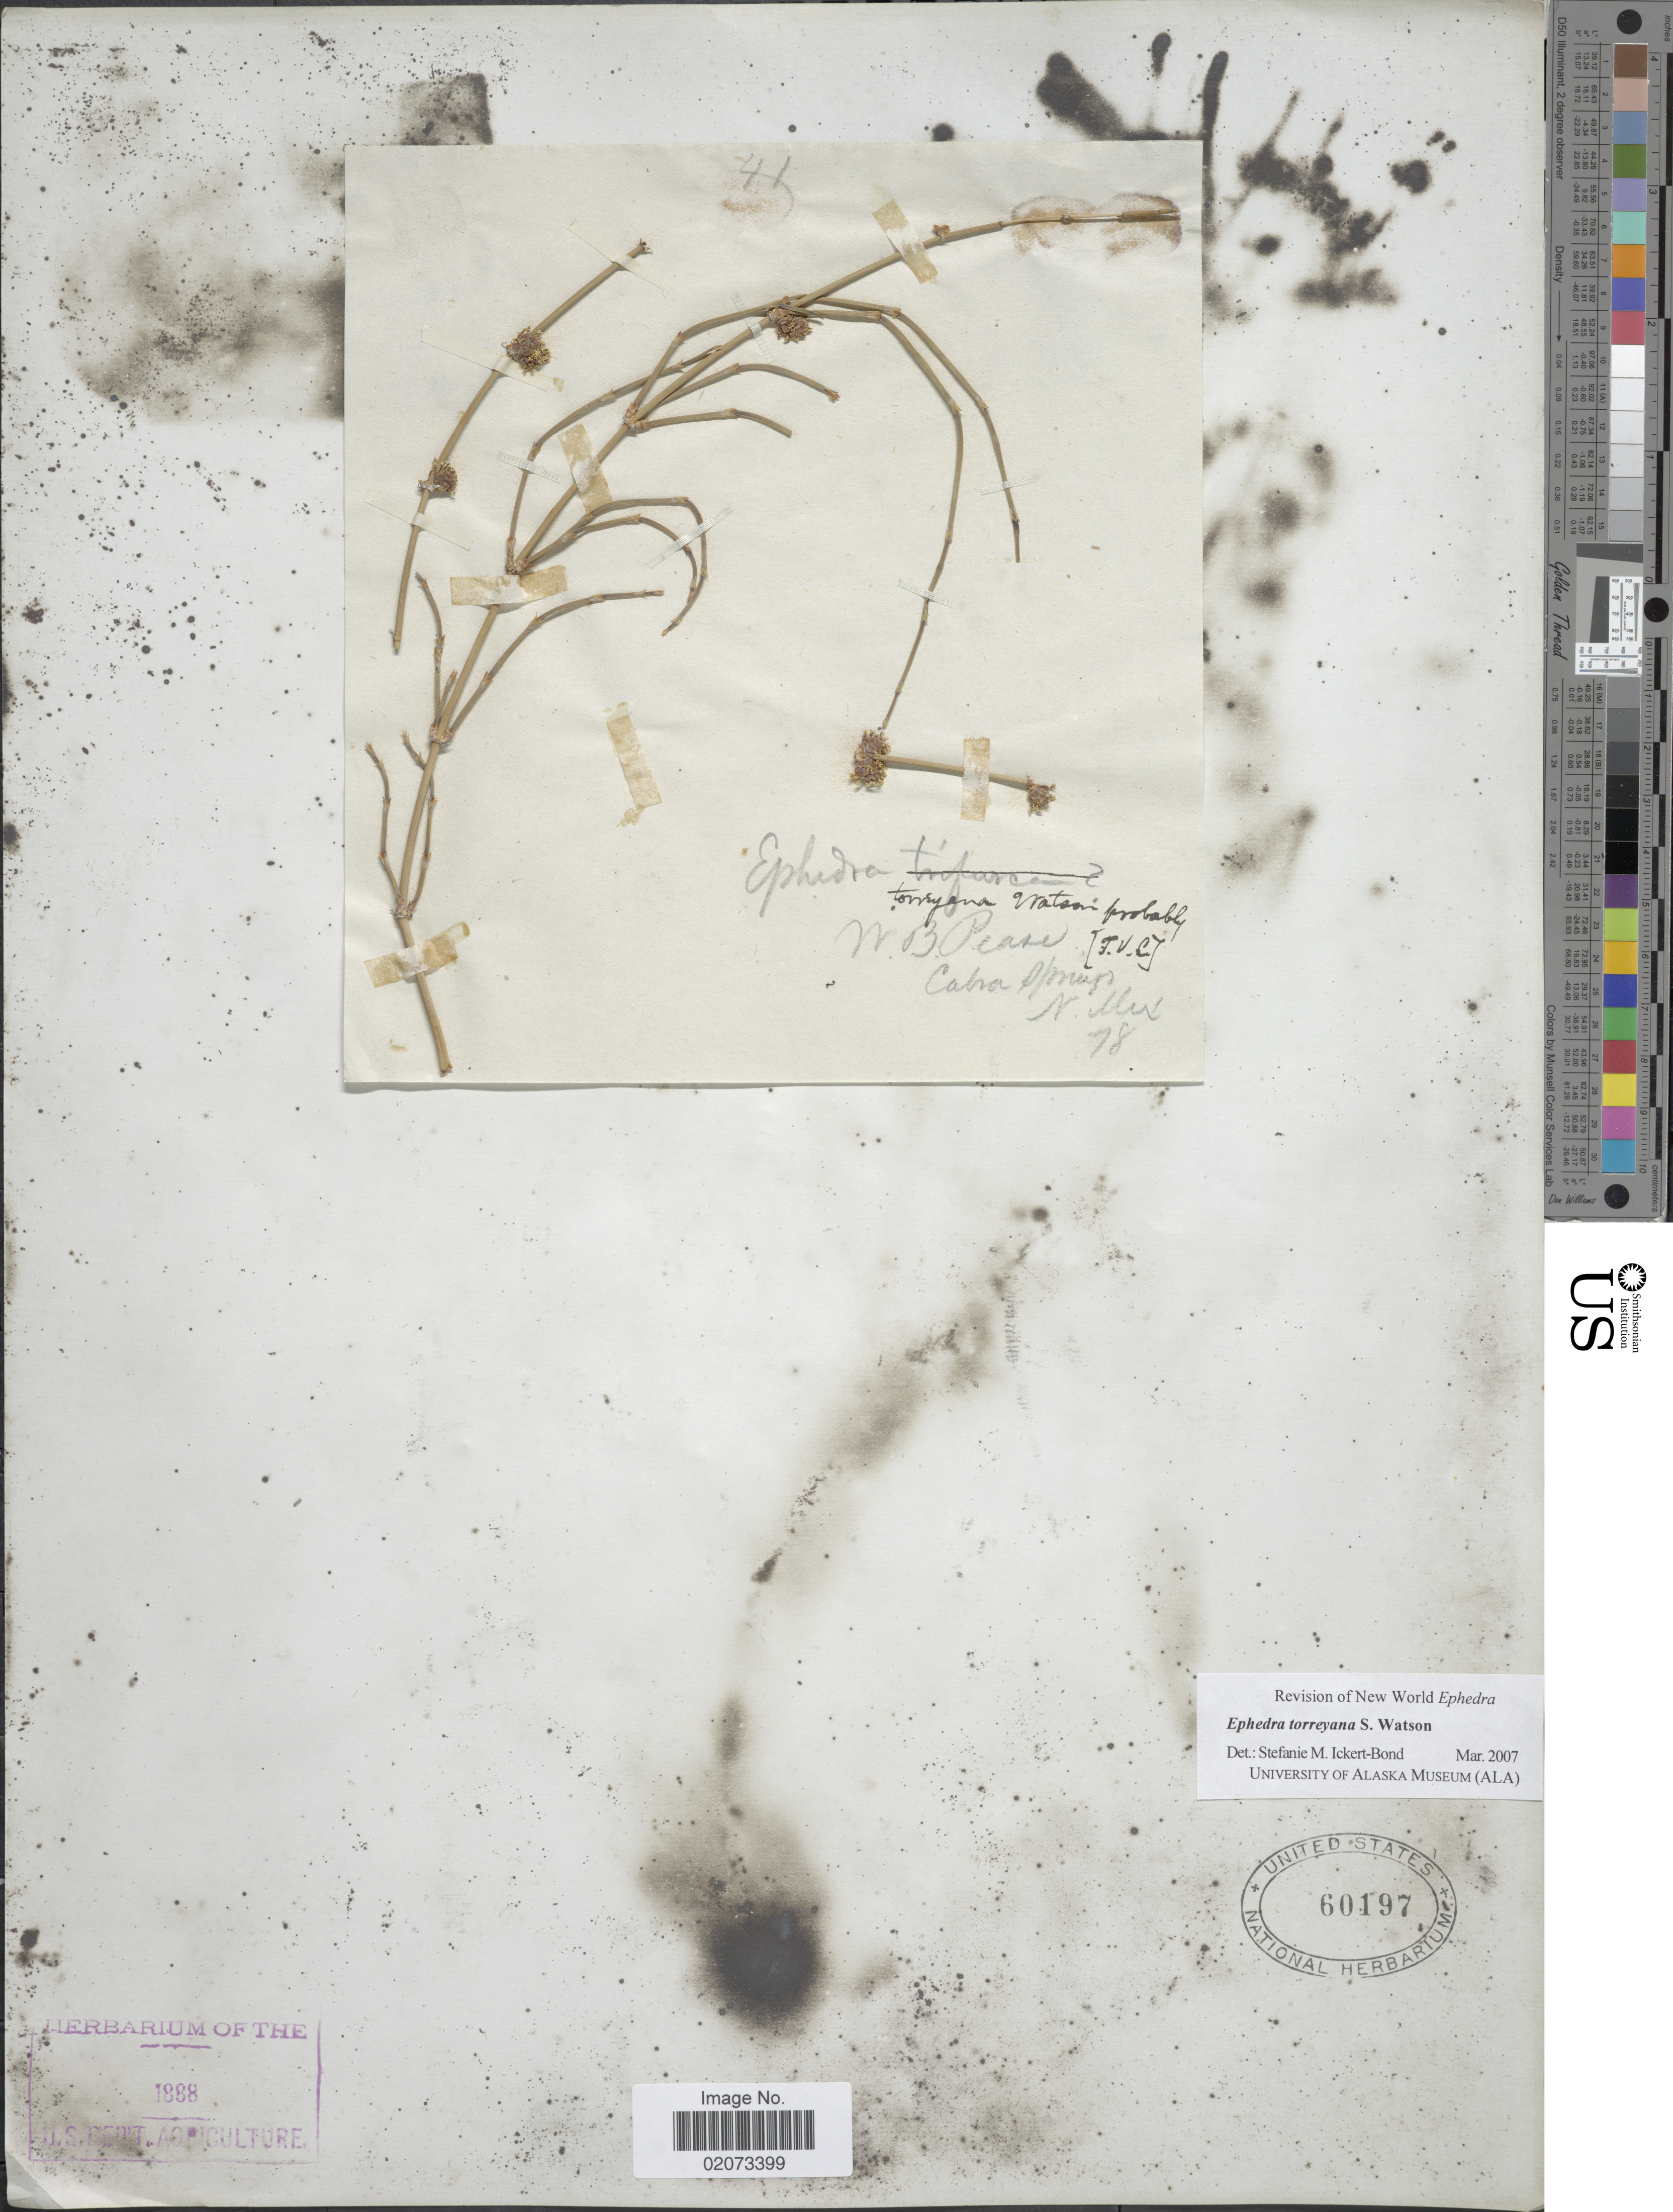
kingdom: Plantae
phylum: Tracheophyta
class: Gnetopsida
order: Ephedrales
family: Ephedraceae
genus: Ephedra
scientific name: Ephedra torreyana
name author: S. Watson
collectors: W. Pease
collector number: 78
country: United States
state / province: New Mexico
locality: N. mex.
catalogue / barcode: US 60197